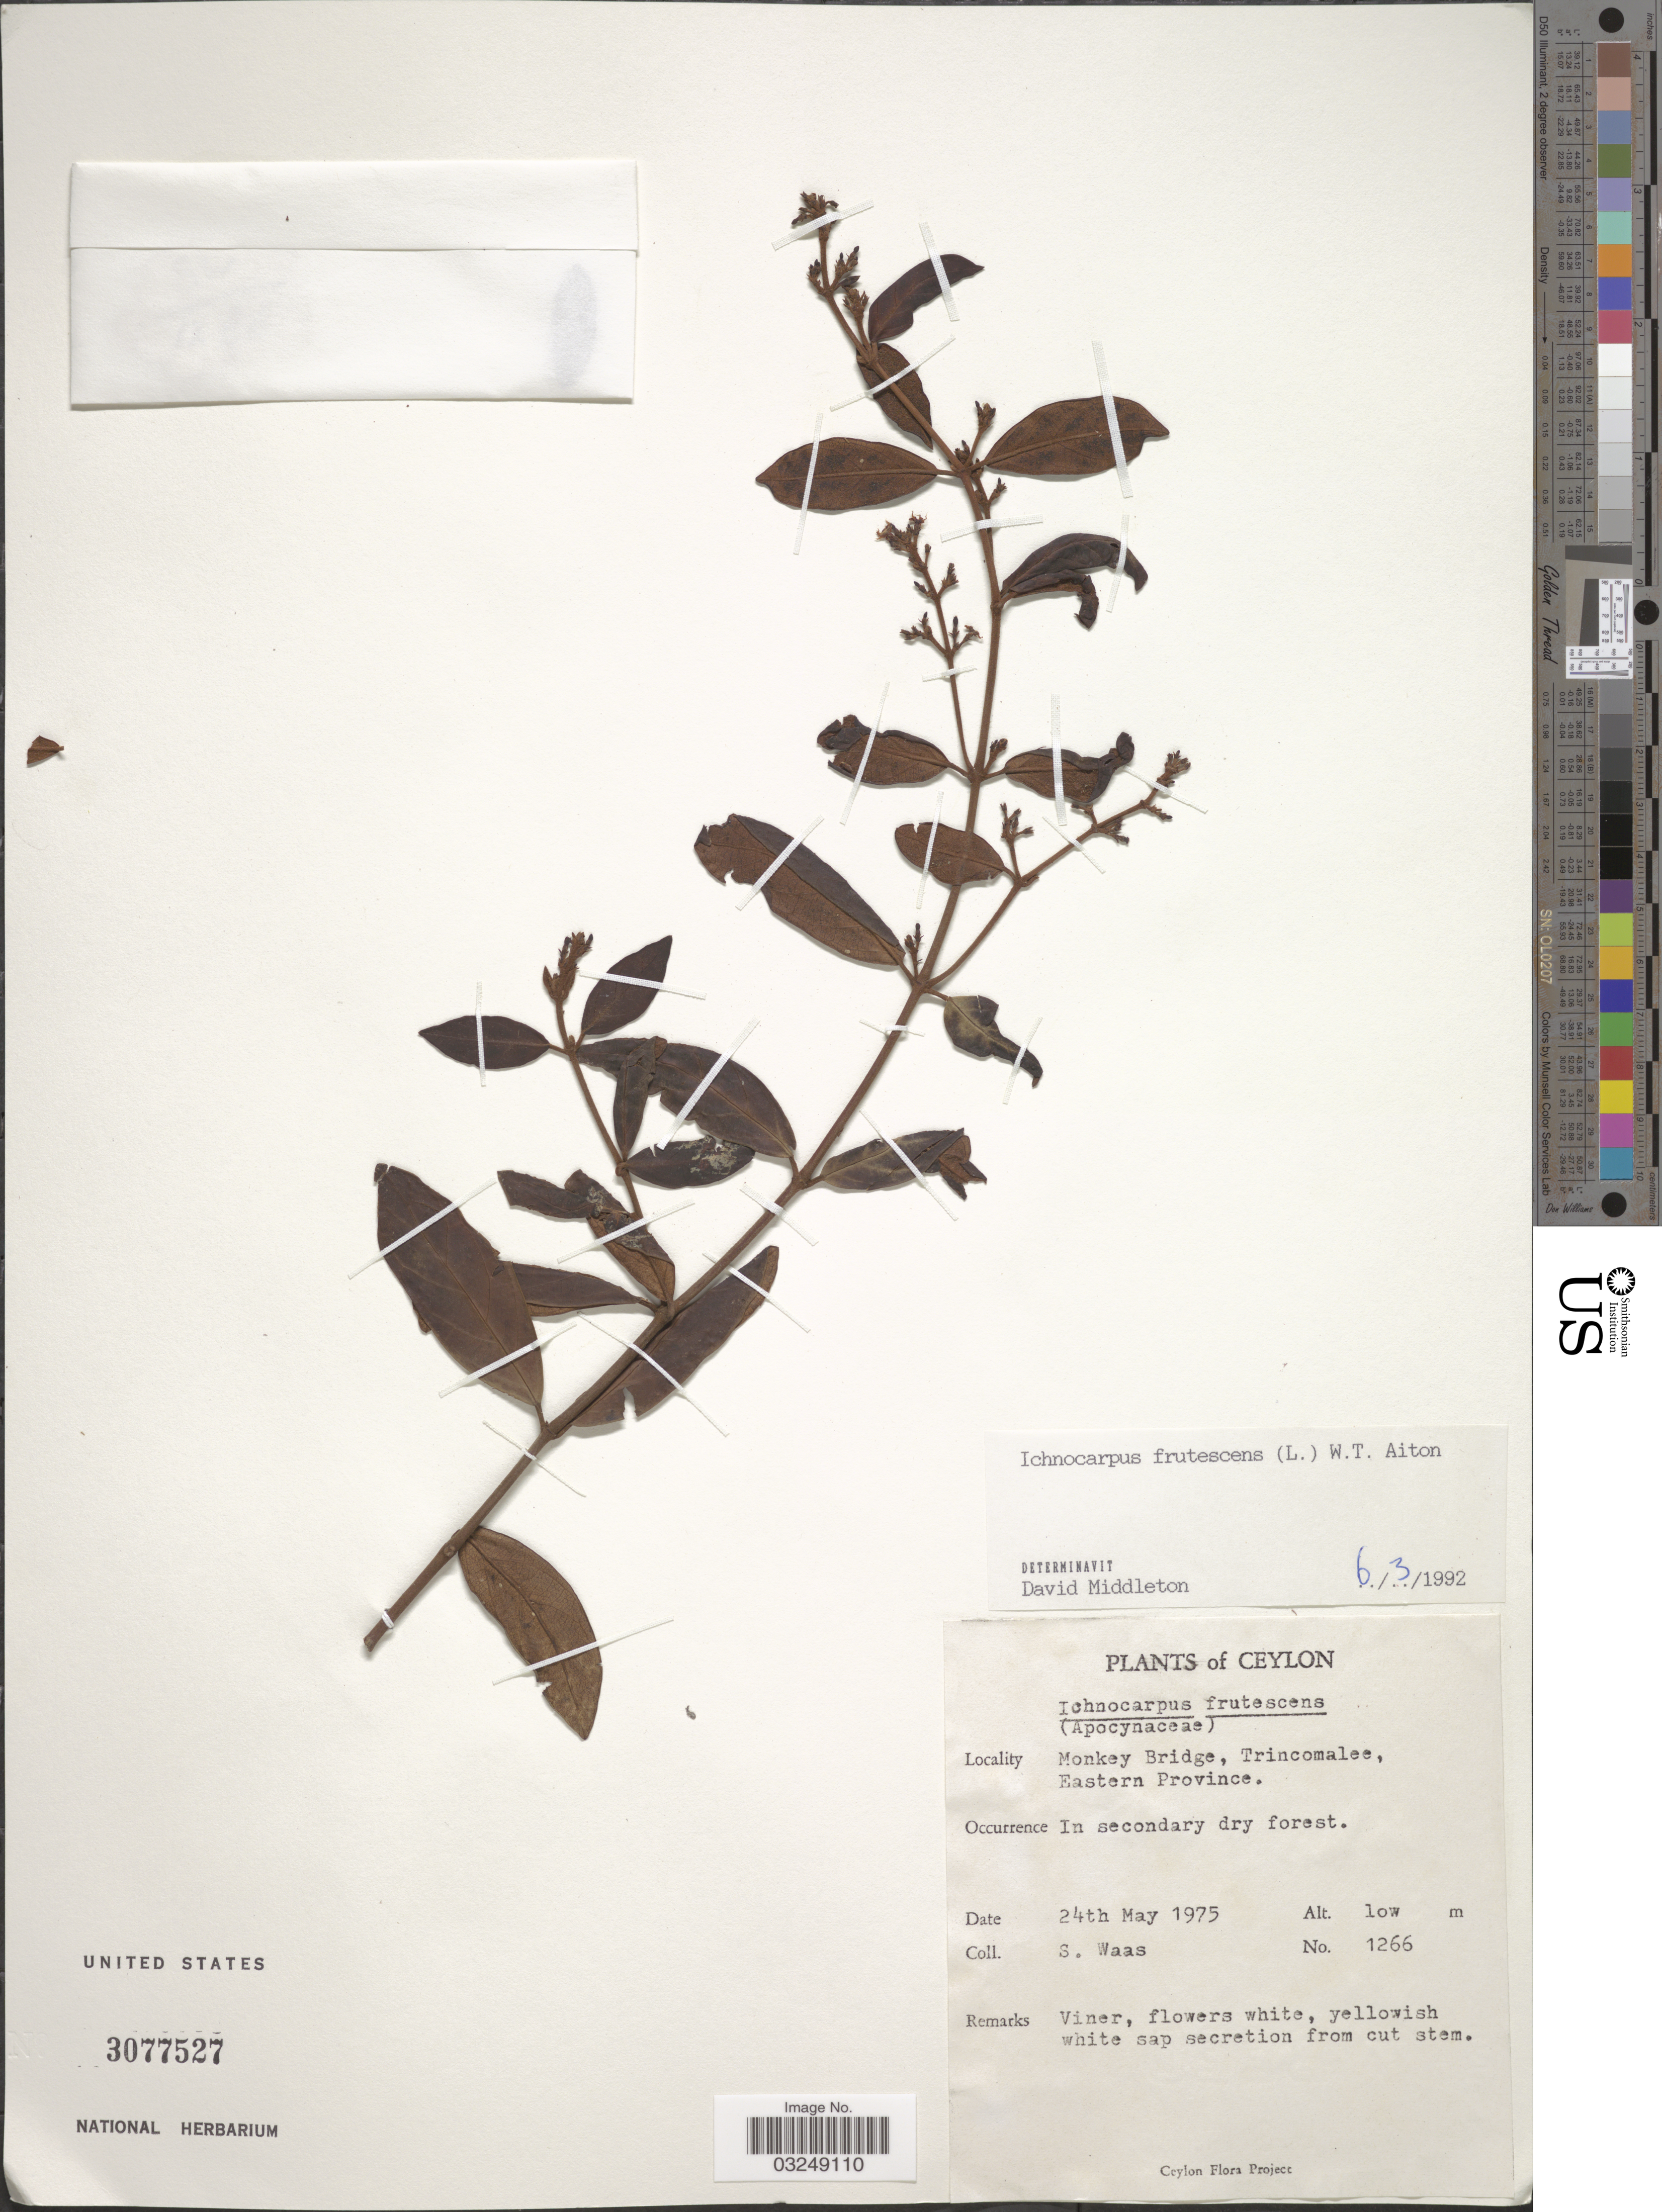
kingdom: Plantae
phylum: Tracheophyta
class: Magnoliopsida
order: Gentianales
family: Apocynaceae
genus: Ichnocarpus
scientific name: Ichnocarpus frutescens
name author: (L.) W.T. Aiton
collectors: S. Waas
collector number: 1266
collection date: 1975-05-24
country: Sri Lanka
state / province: Eastern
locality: Ceylon. Monkey Bridge, Trincomalee.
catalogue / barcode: US 3077527